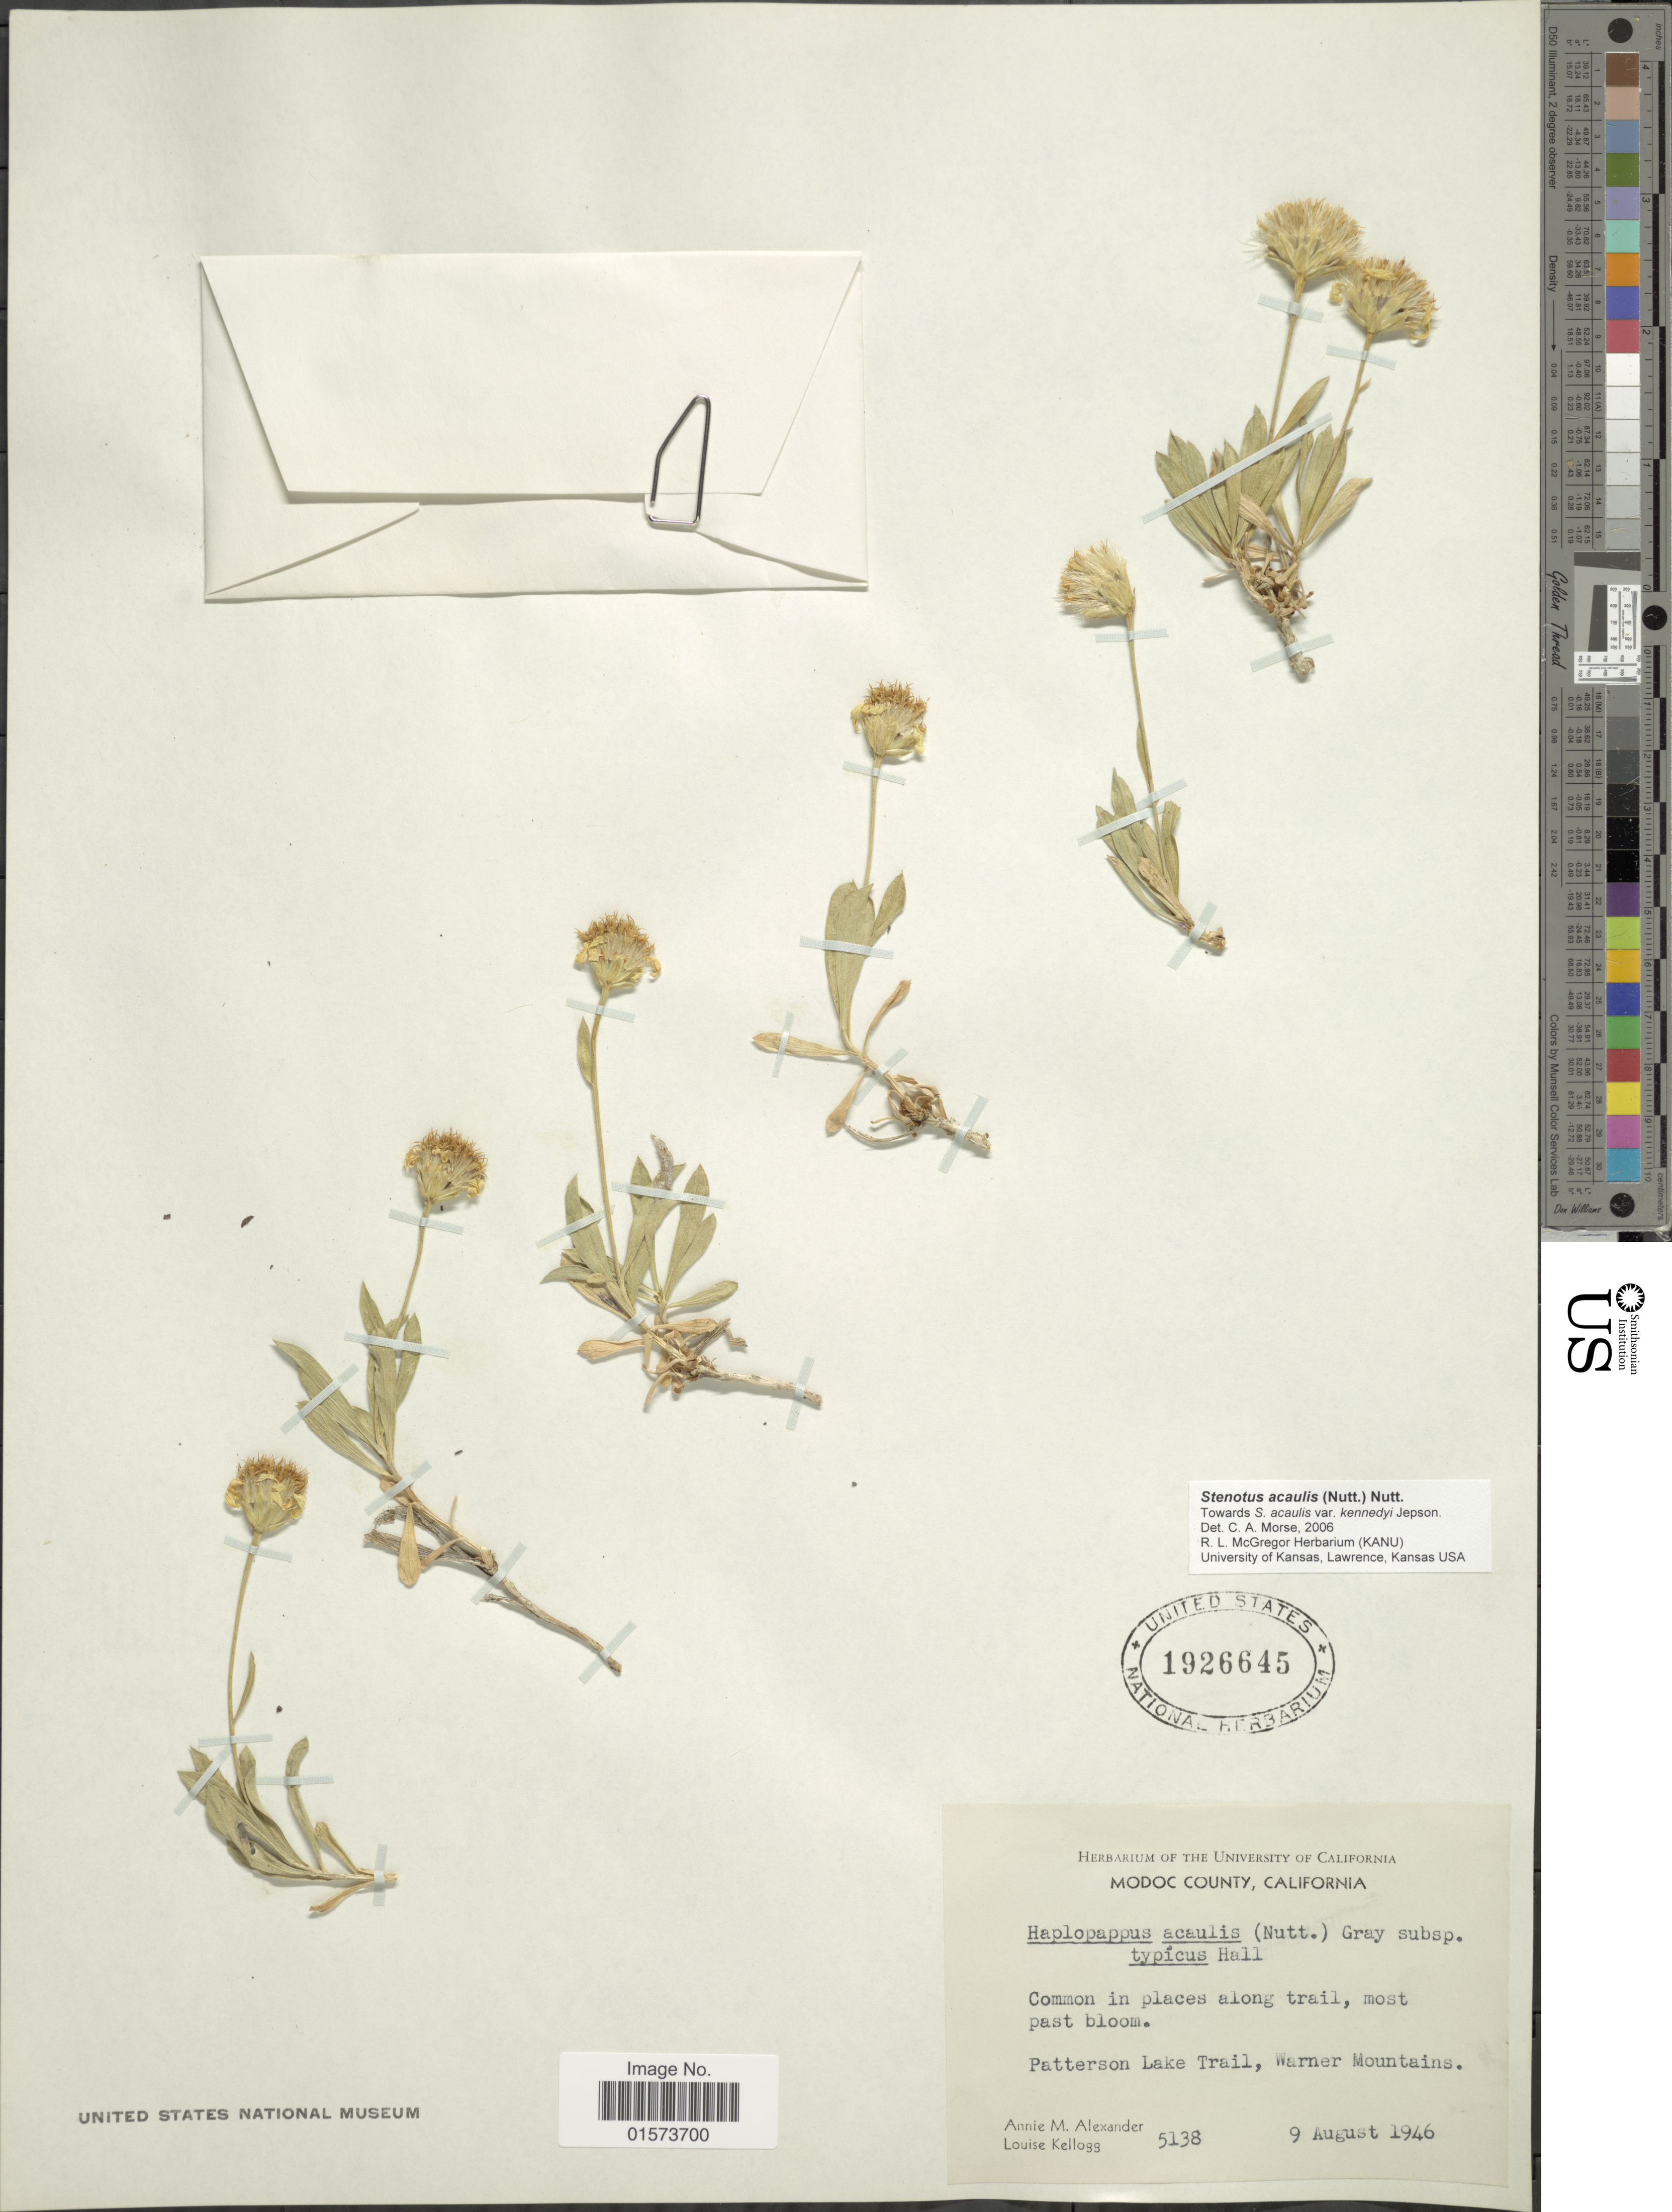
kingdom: Plantae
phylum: Tracheophyta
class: Magnoliopsida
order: Asterales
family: Asteraceae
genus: Stenotus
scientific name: Stenotus acaulis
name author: (Nutt.) Nutt.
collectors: A. M. Alexander & L. Kellogg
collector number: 5138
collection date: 1946-08-09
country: United States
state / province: California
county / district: Modoc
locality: Modoc County, common in places along trail, most past bloom, Patterson Lake Trail, Warner Mountains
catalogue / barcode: US 1926645